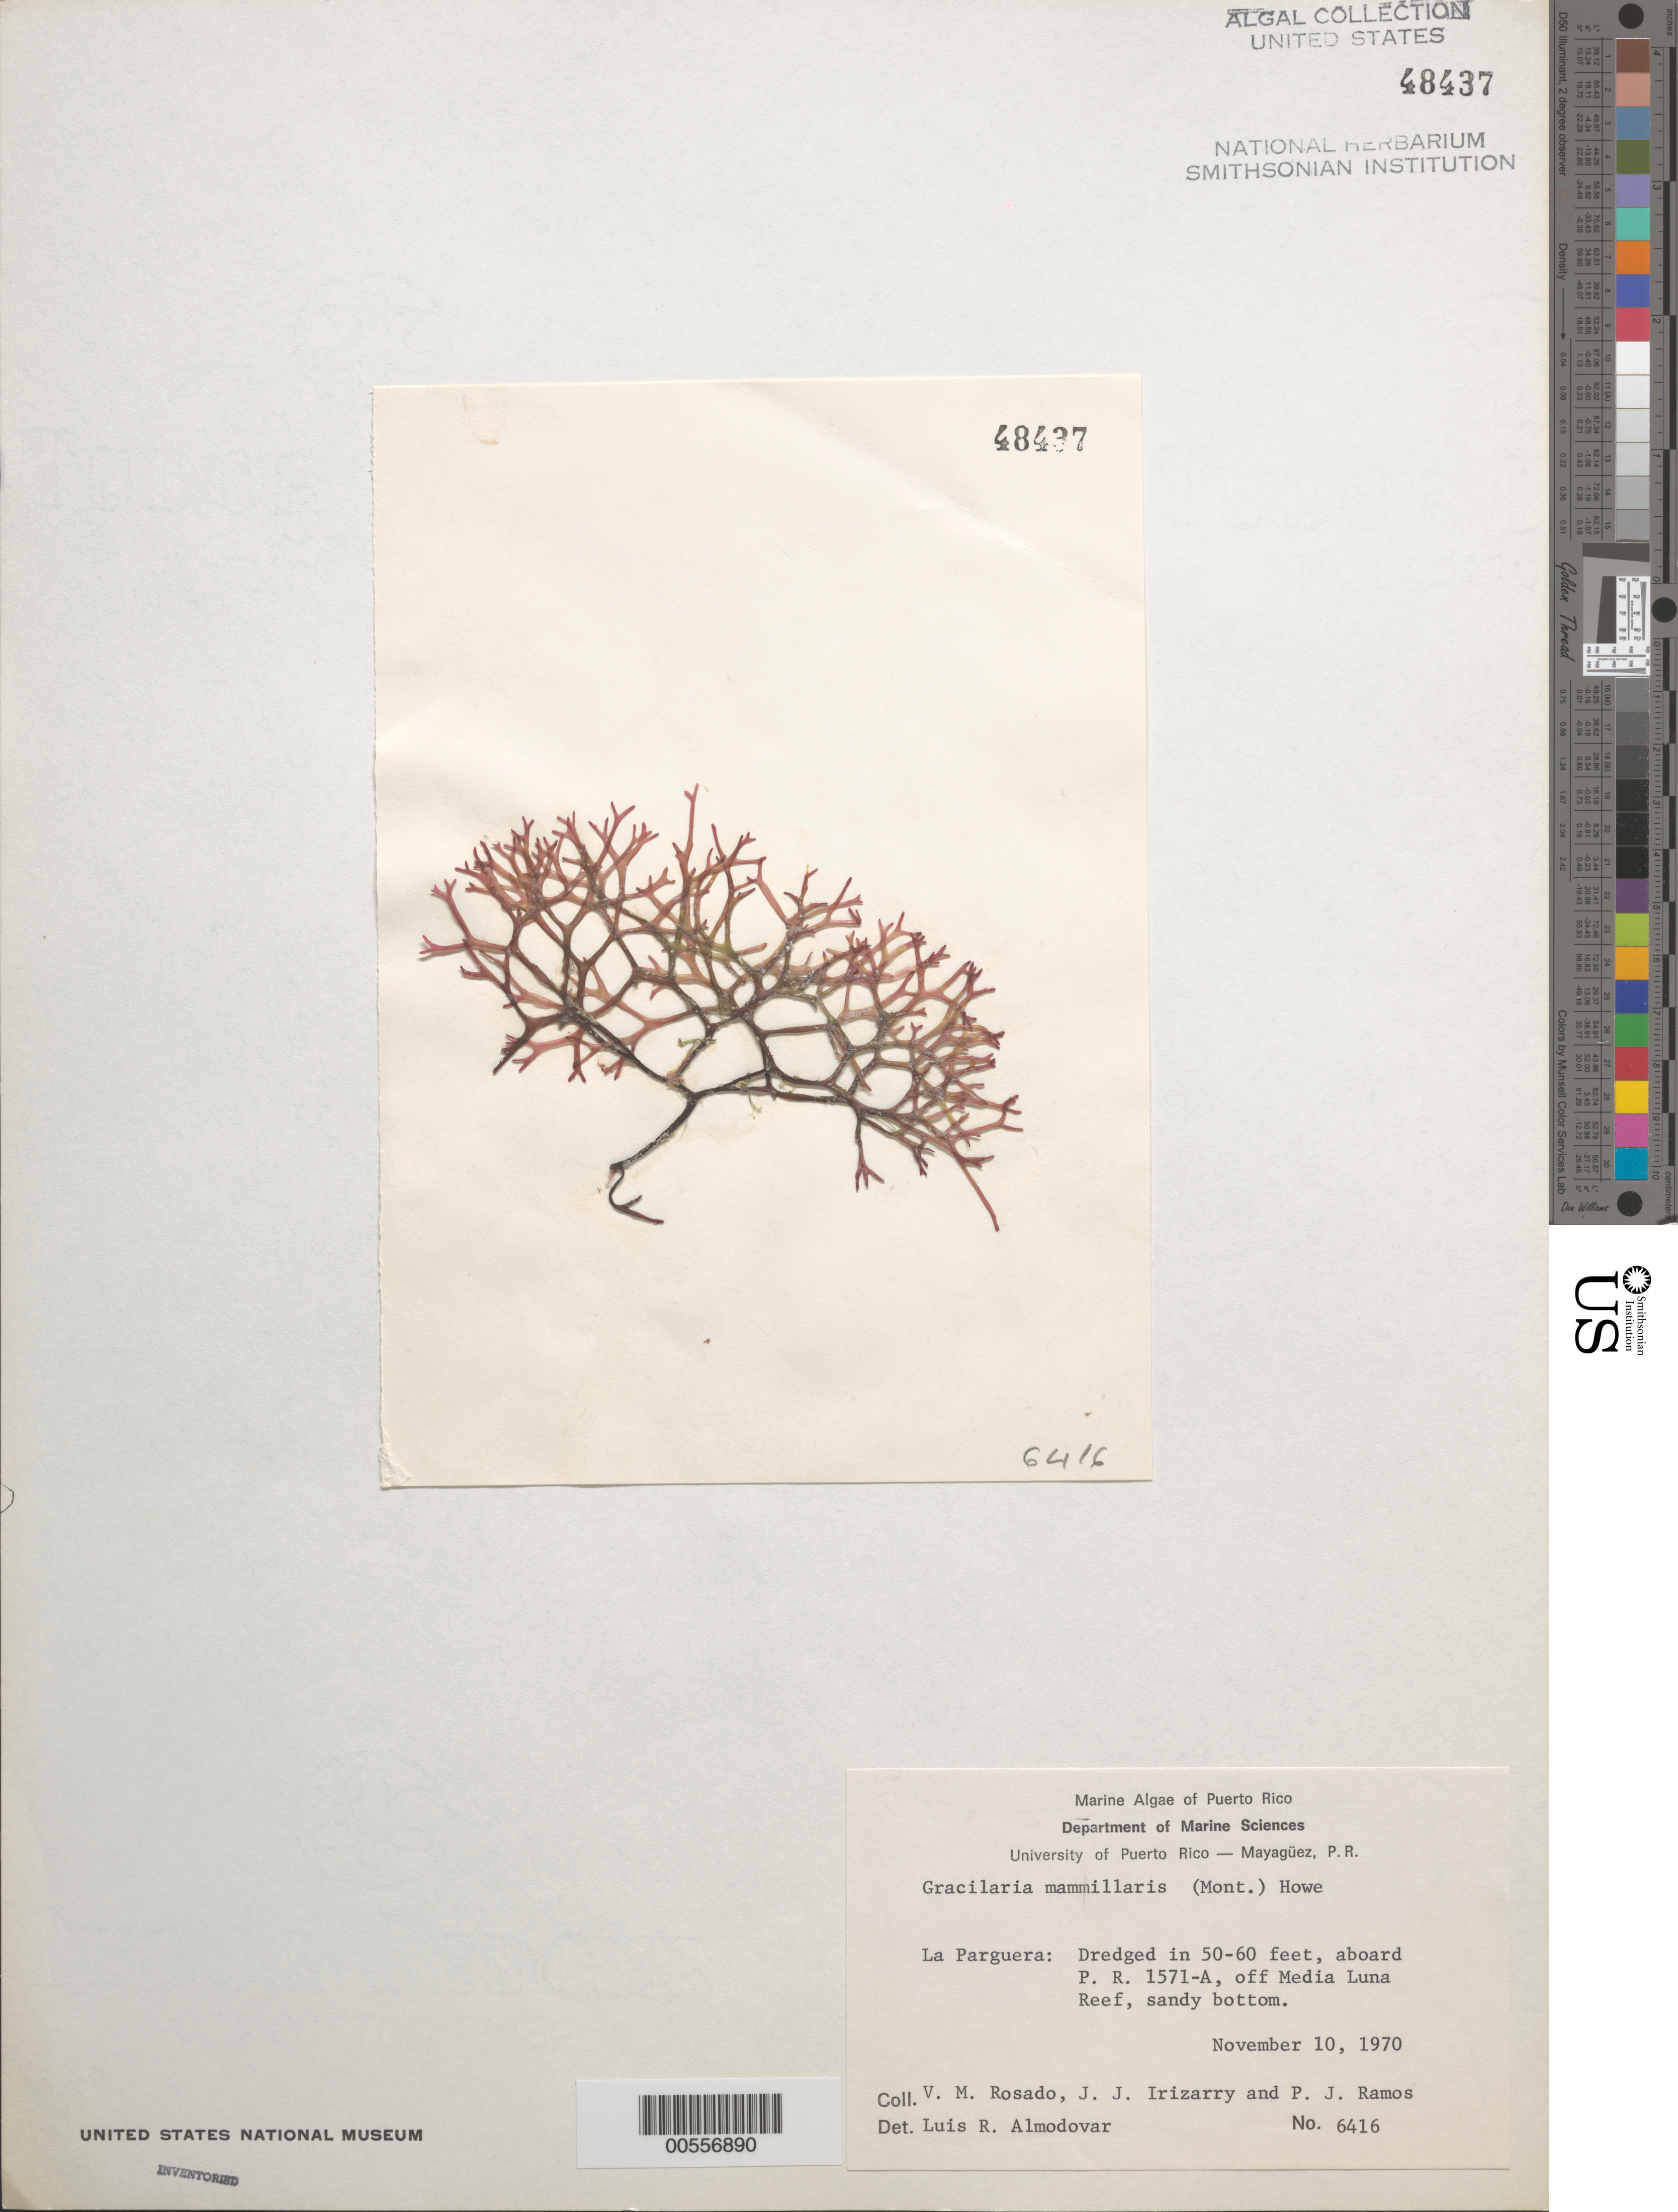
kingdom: Plantae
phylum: Rhodophyta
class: Florideophyceae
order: Gracilariales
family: Gracilariaceae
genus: Gracilaria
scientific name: Gracilaria mammillaris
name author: (Mont.) M. Howe in Britton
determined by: Almodovar, L. R.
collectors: V. Rosado, J. Irizarry & P. Ramos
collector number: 6416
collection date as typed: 10 Nov 1970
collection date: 1970-11-10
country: Puerto Rico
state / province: Lajas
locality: La Parguera, off Media Luna Reef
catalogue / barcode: US 48437